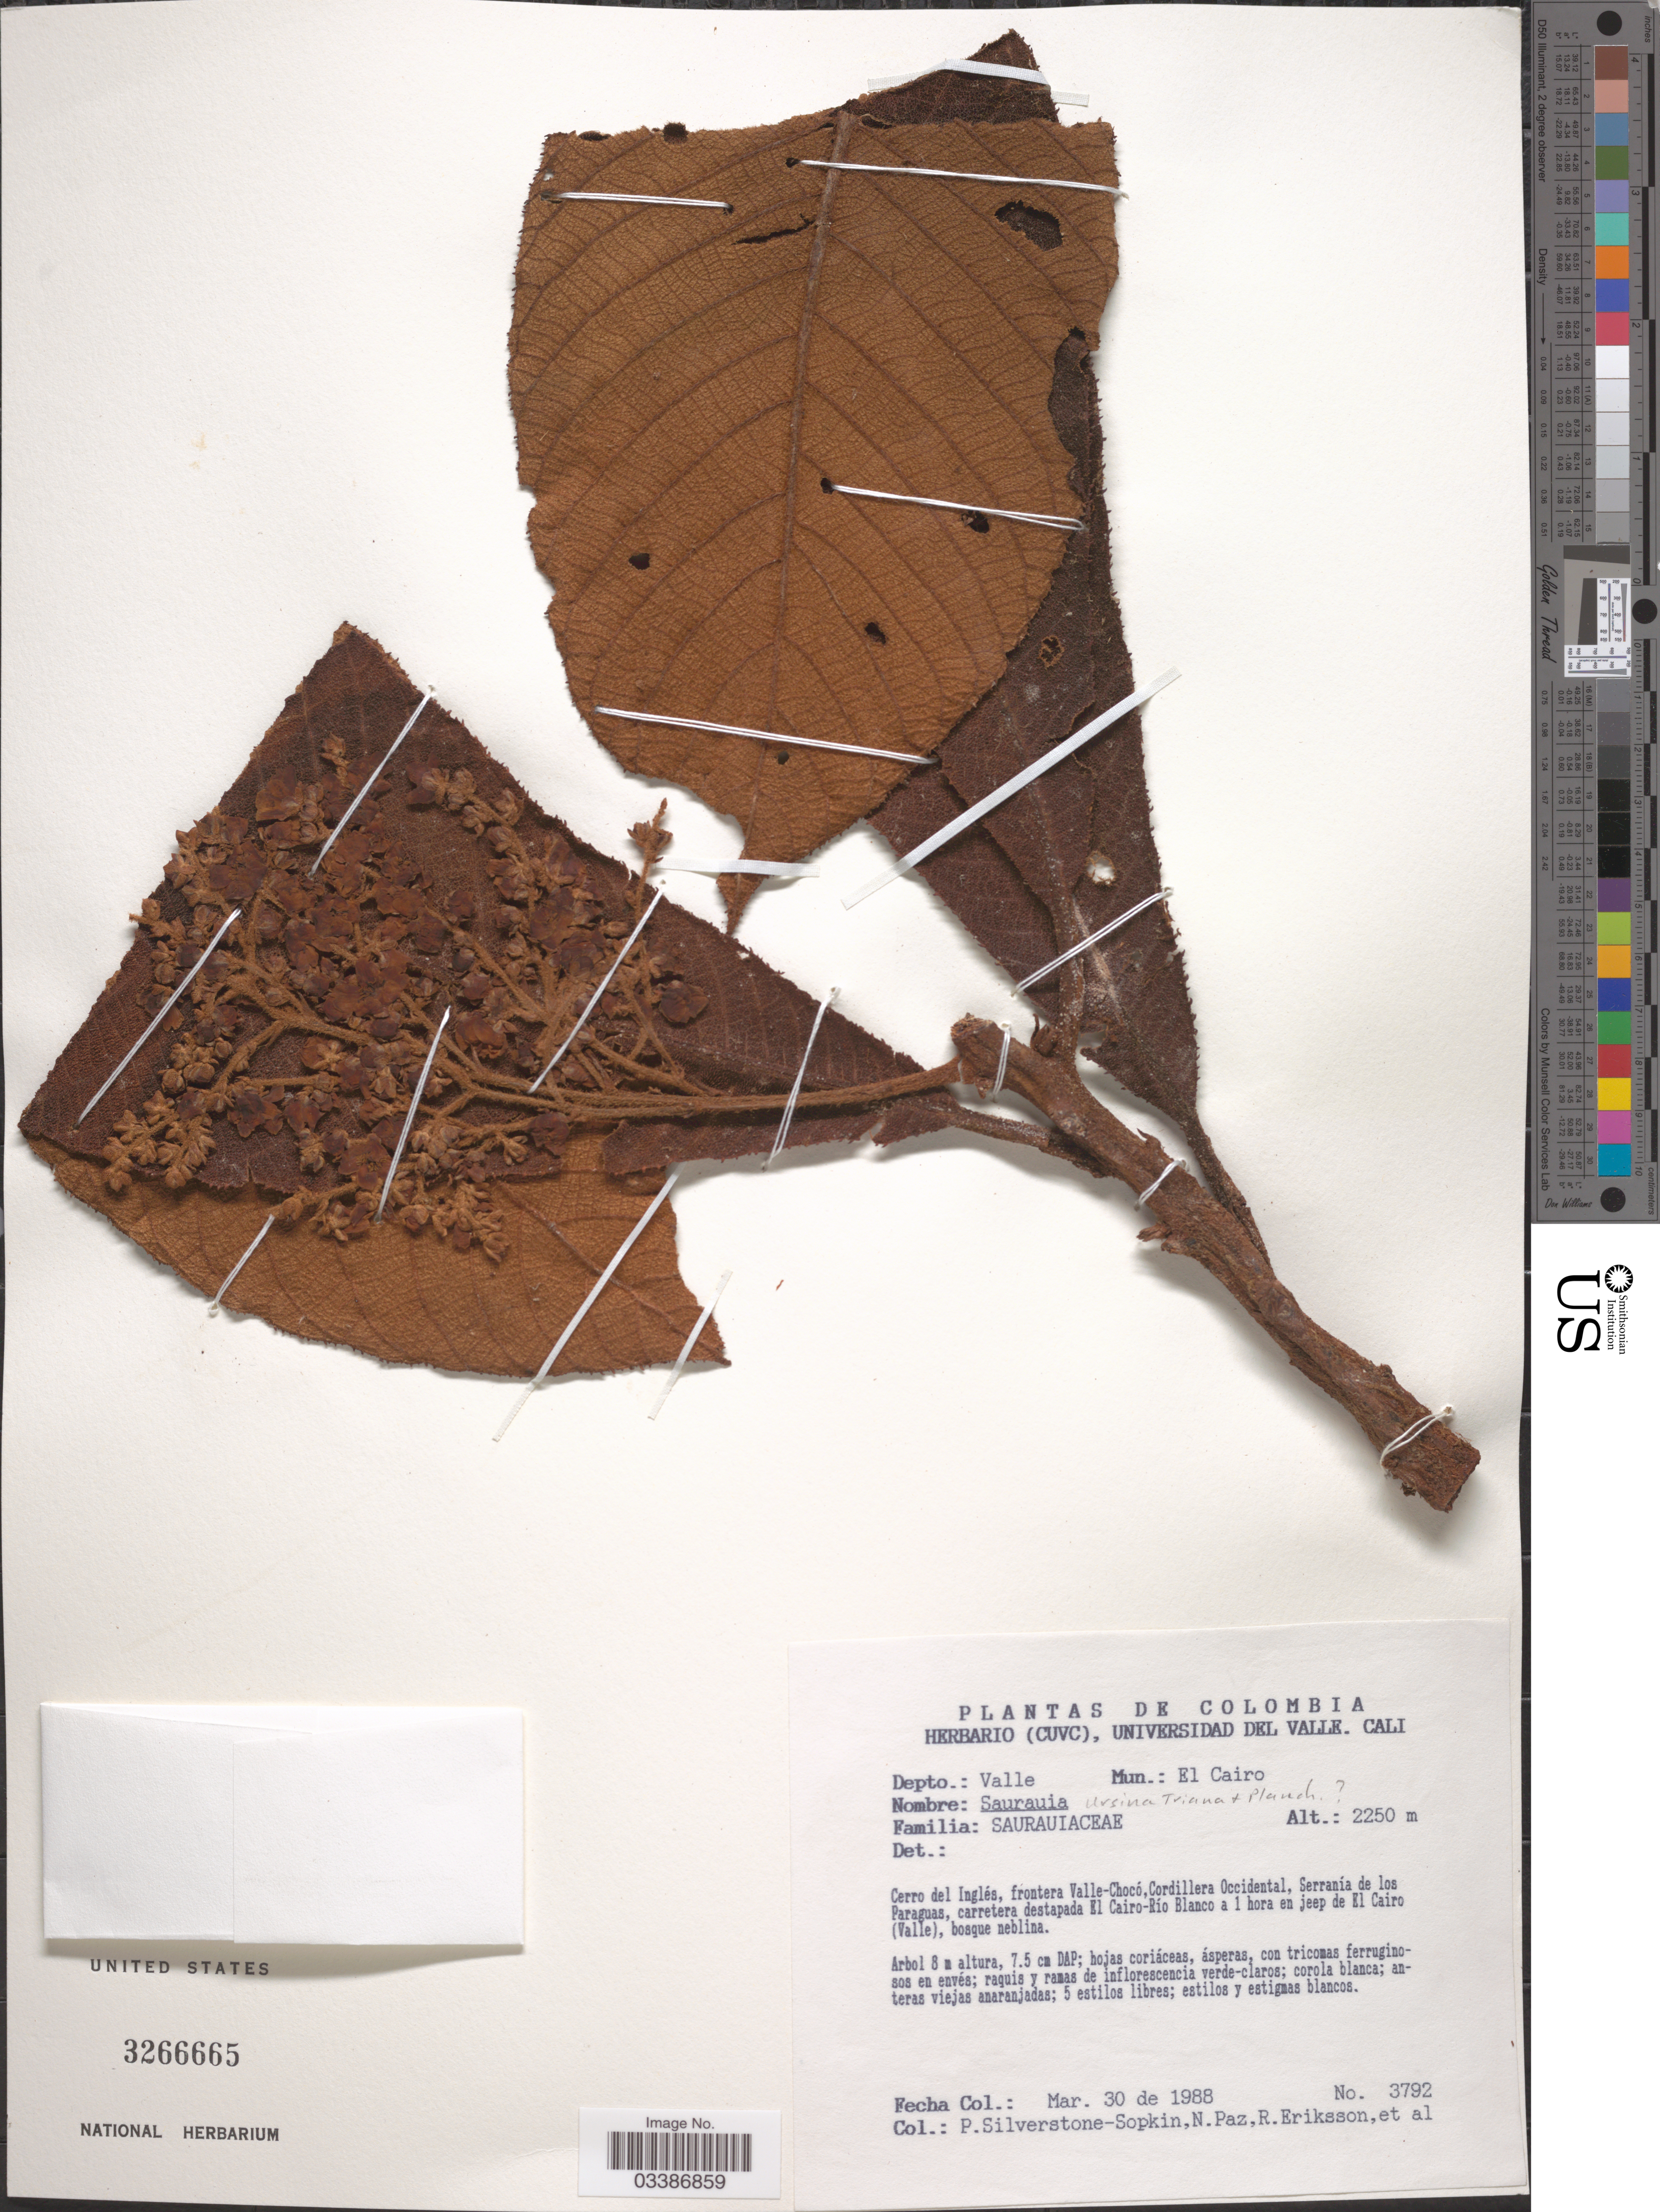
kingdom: Plantae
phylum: Tracheophyta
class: Magnoliopsida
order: Ericales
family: Actinidiaceae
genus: Saurauia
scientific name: Saurauia ursina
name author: Triana & Planch.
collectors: P. A. Silverstone-Sopkin, N. Paz, R. Eriksson & et al.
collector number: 3792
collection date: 1988-03-30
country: Colombia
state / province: Valle del Cauca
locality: Depto.: Valle, Mun.: El Cairo. Cerro del Inglés, frontera Valle-Chocó, Cordillera Occidental, Serranía de los Paraguas, carretera destapada El Cairo-Río Blanco a 1 hora en jeep de El Cairo (Valle).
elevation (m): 2250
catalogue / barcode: US 3266665